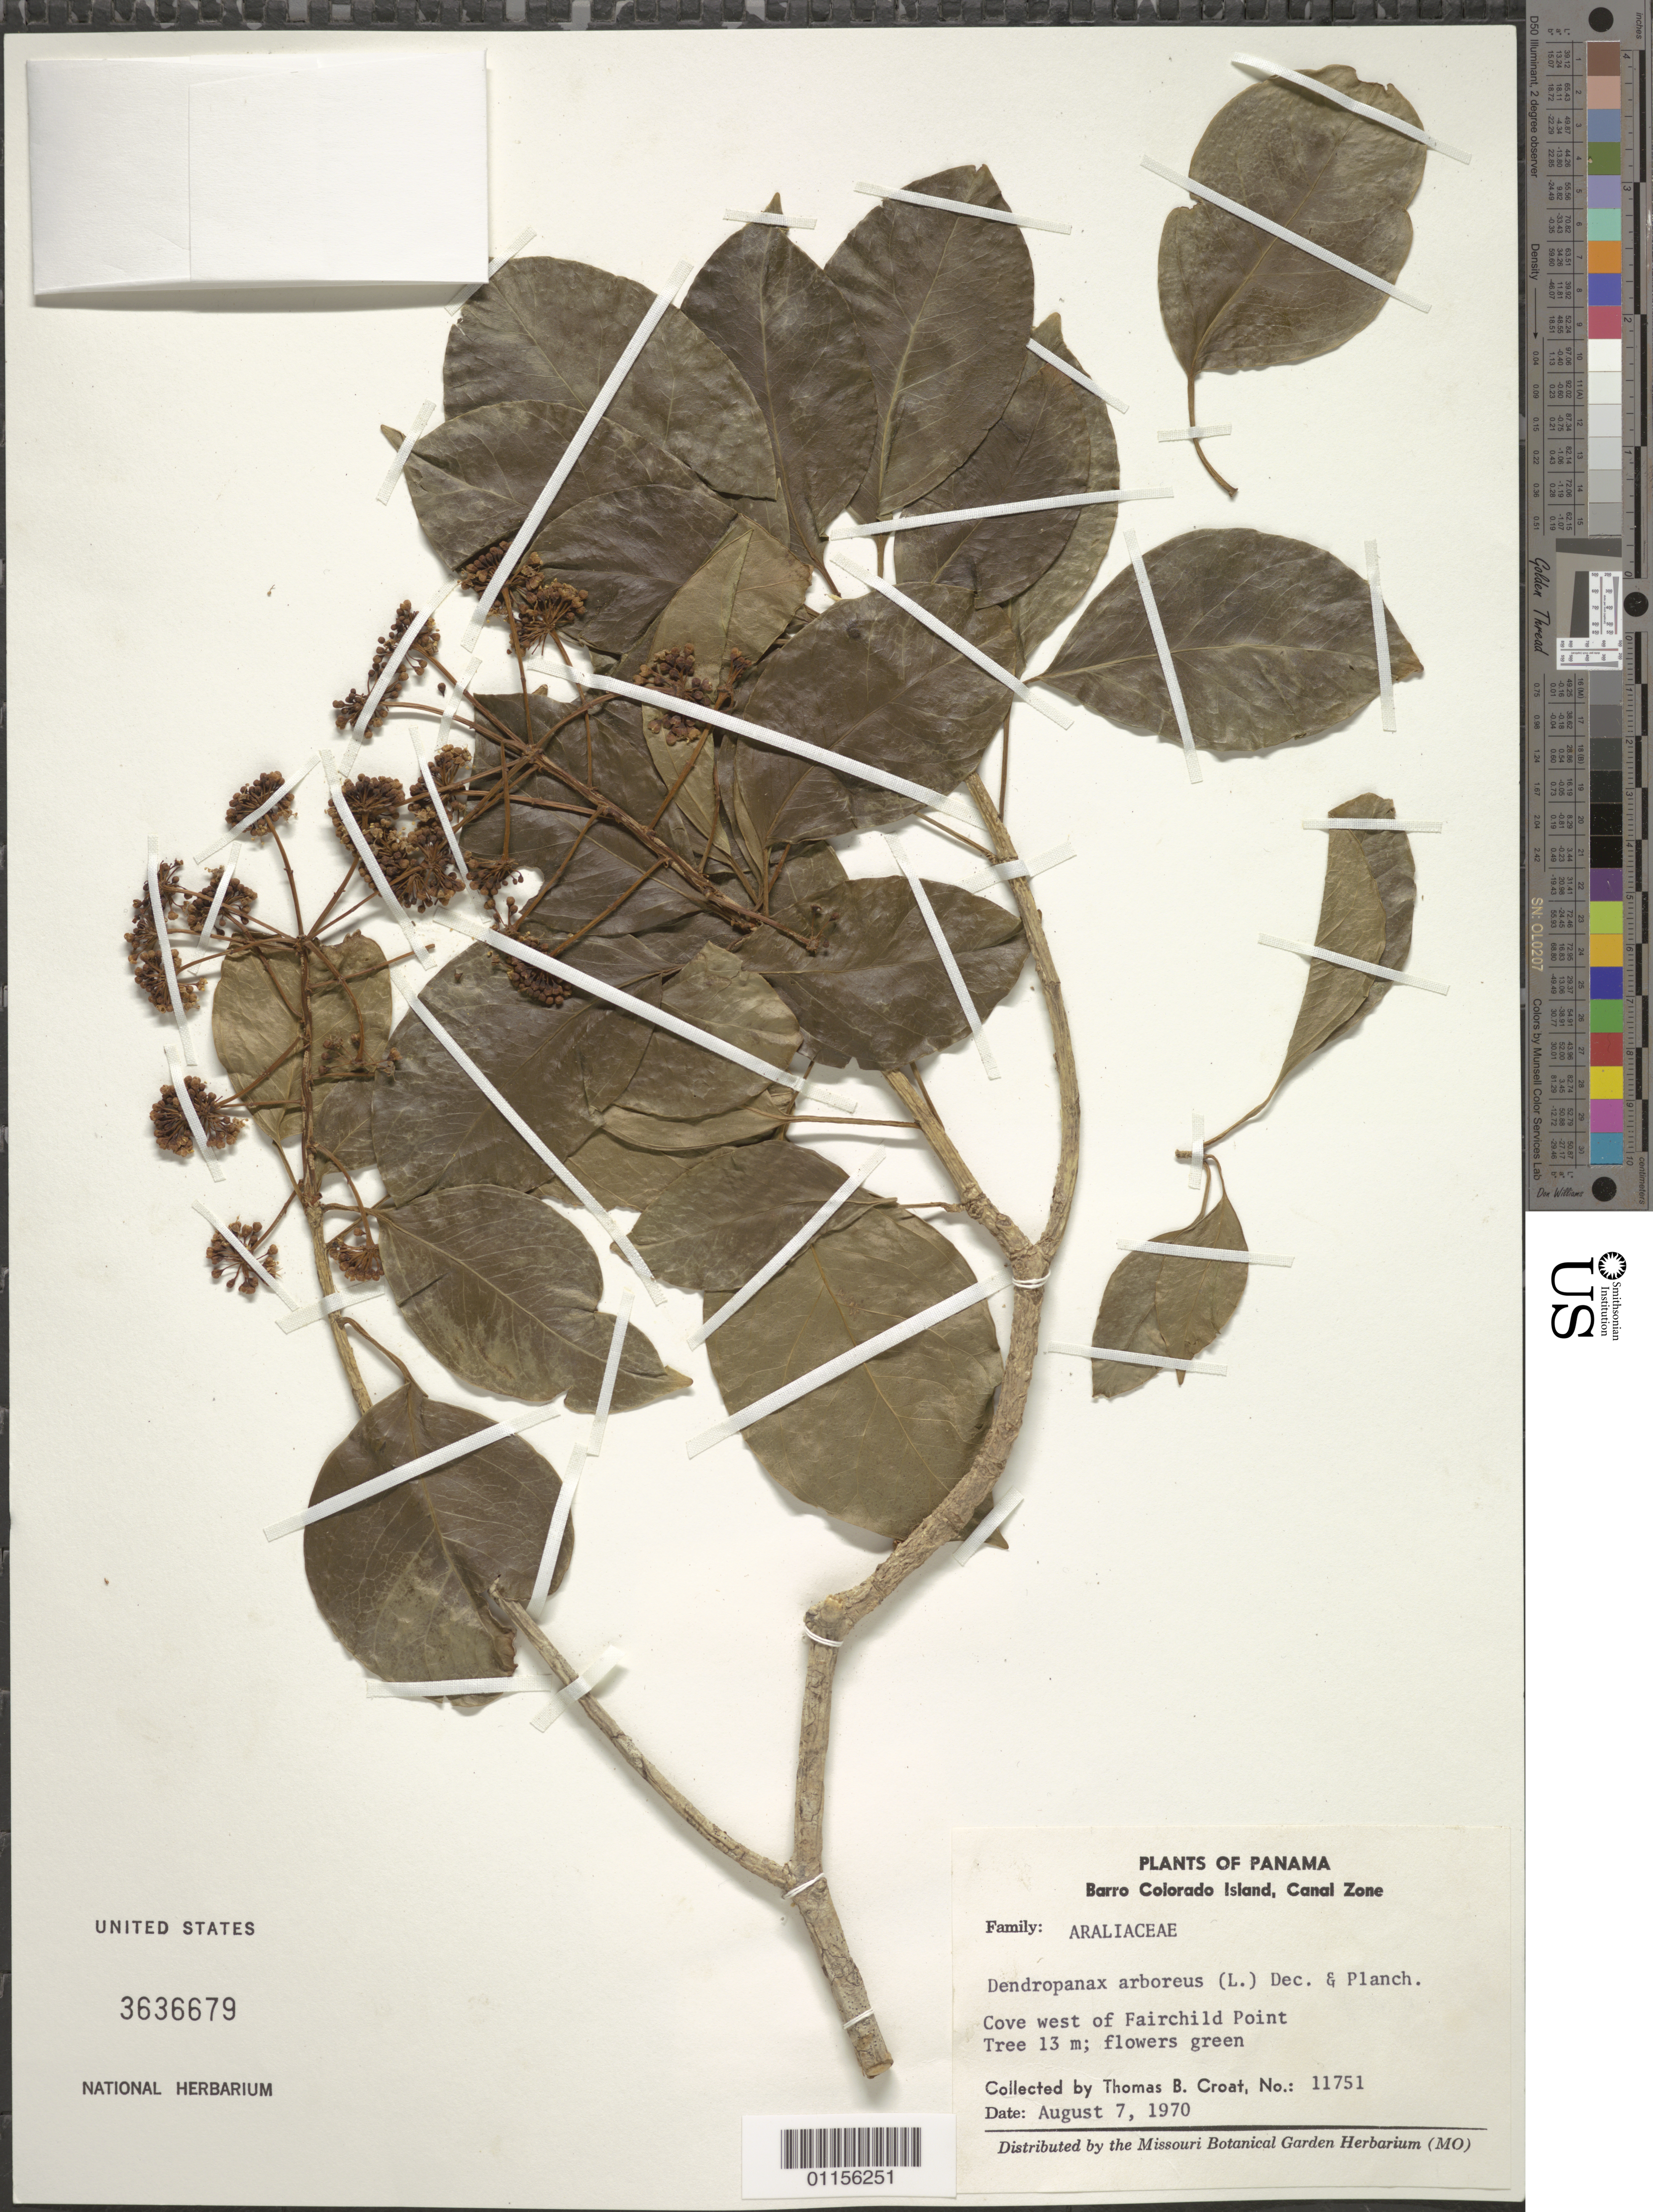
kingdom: Plantae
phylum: Tracheophyta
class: Magnoliopsida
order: Apiales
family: Araliaceae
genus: Dendropanax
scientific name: Dendropanax arboreus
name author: (L.) Decne. & Planch.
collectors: T. B. Croat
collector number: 11751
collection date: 1970-08-07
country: Panama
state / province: Panamá Oeste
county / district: Canal Zone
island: Barro Colorado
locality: Barro Colorado Island. Cove W of Fairchild Point.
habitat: Tree.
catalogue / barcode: US 3636679